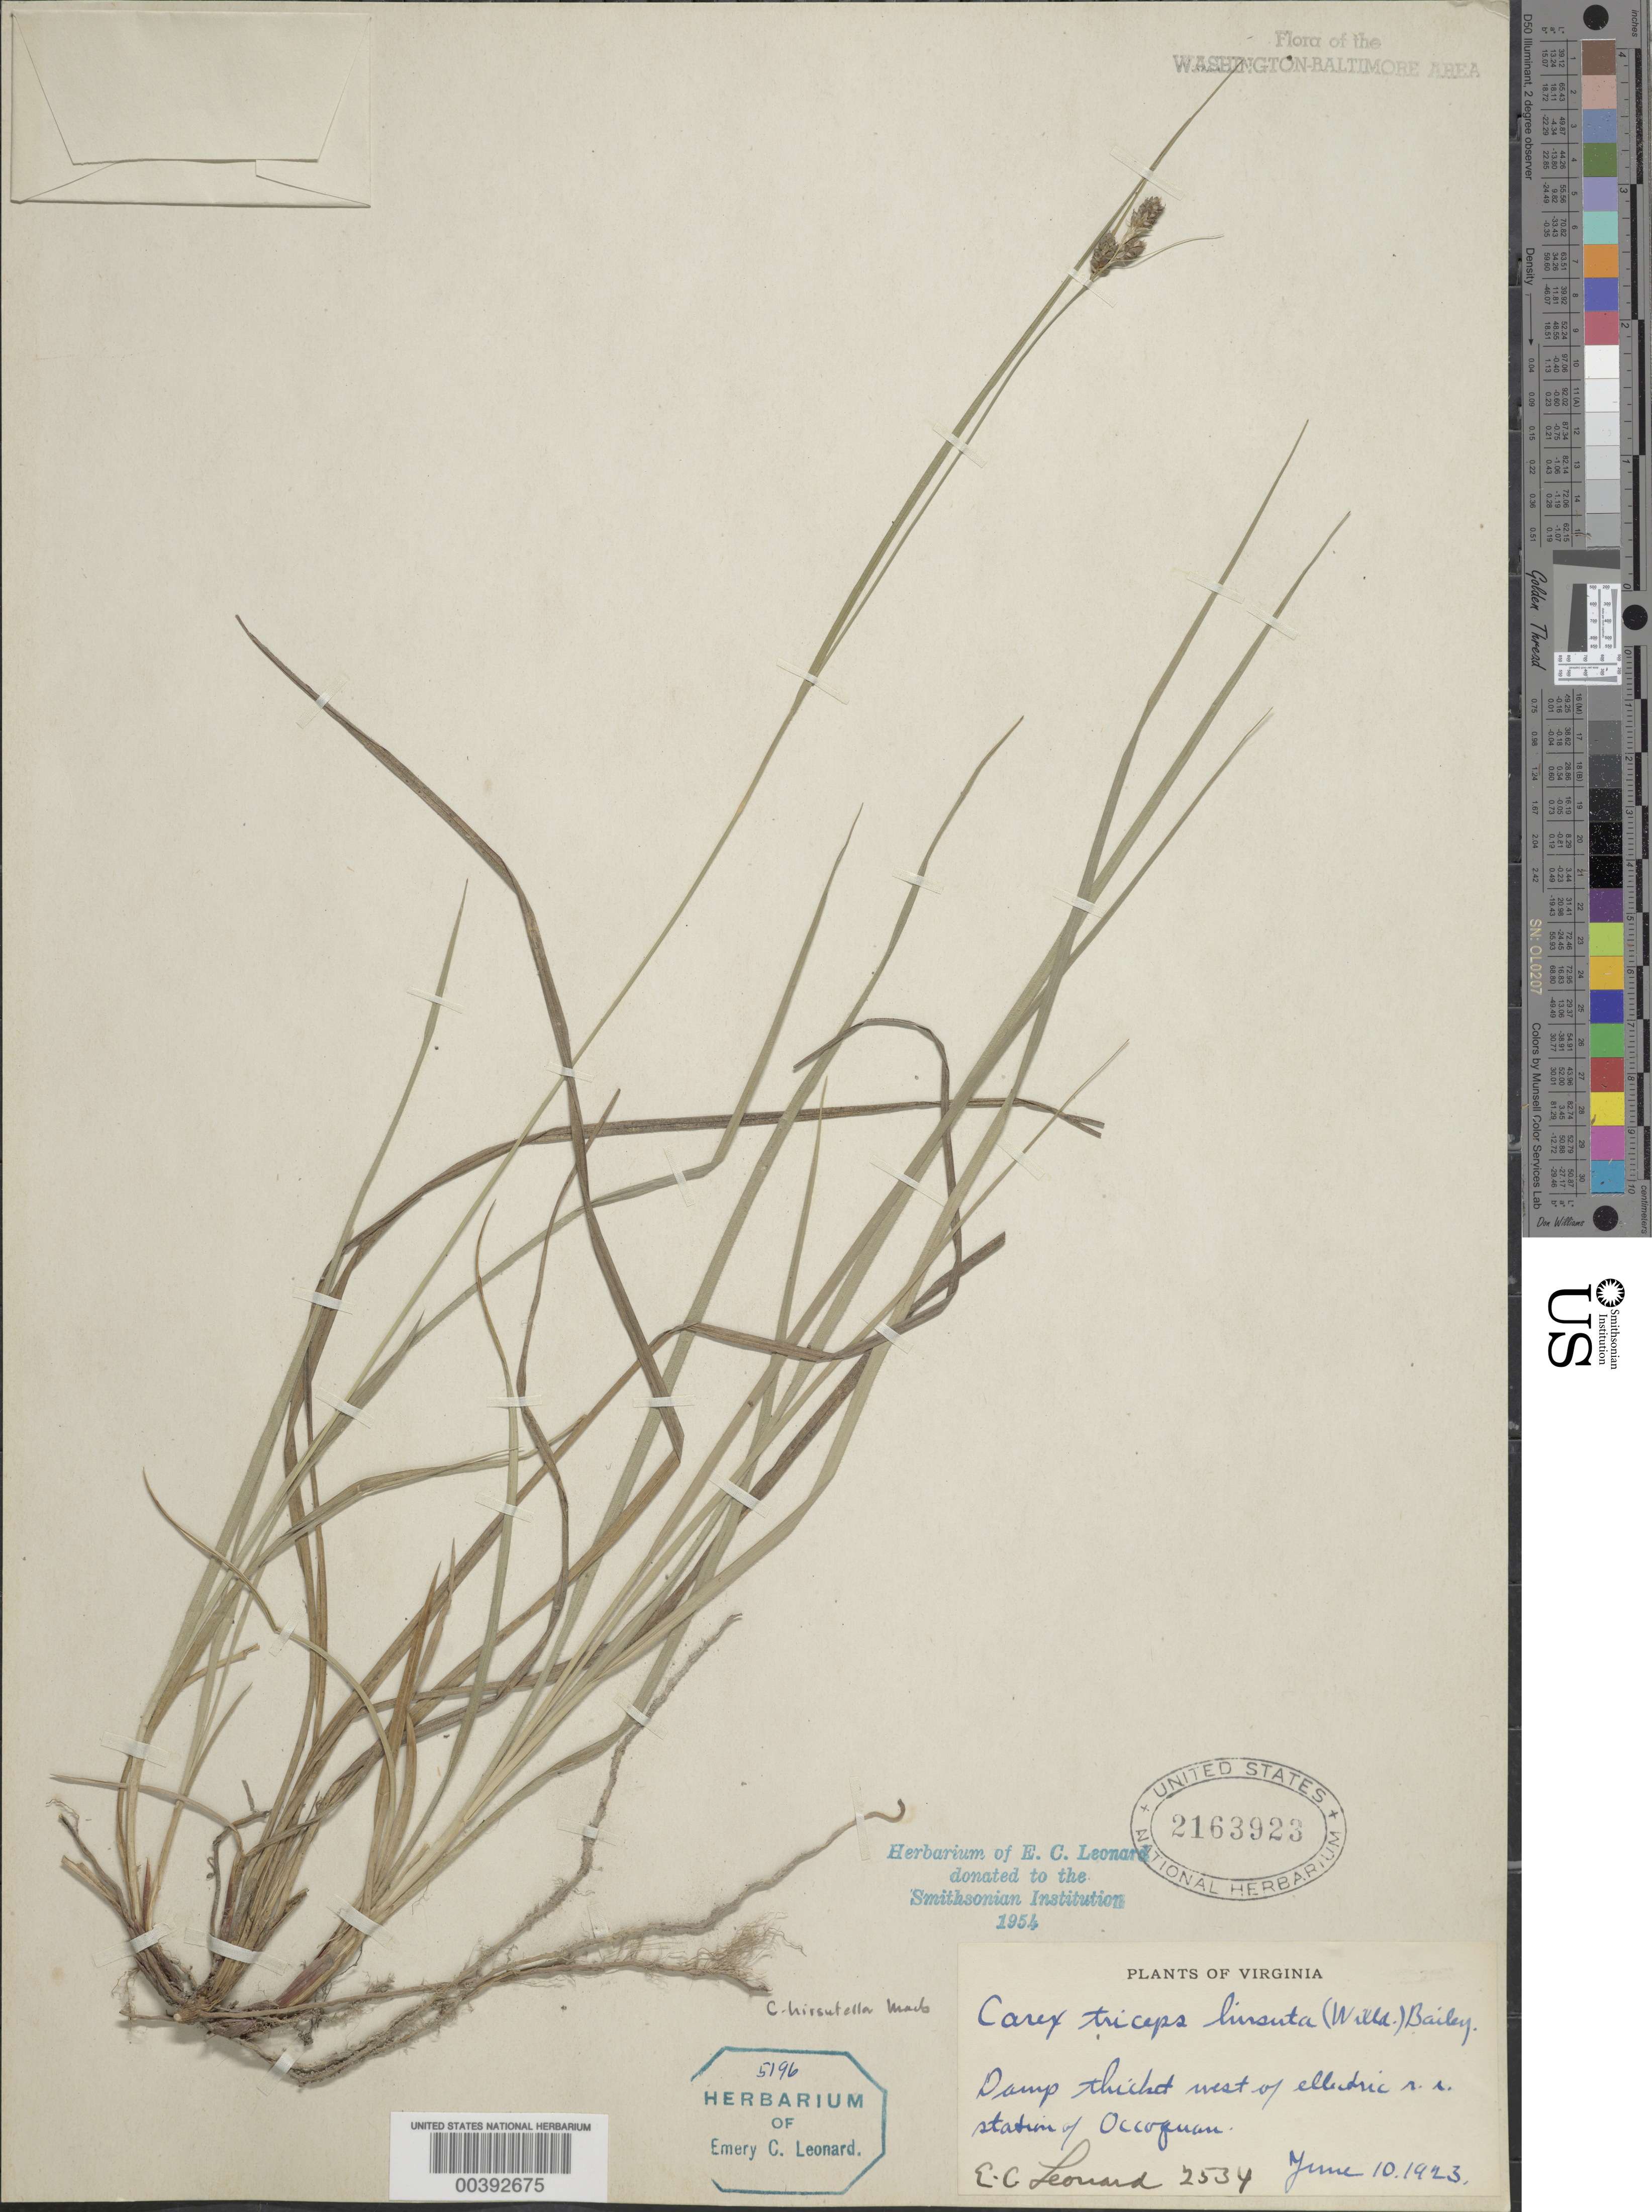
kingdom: Plantae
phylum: Tracheophyta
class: Liliopsida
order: Poales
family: Cyperaceae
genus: Carex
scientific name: Carex hirsutella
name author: Mack.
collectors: E. C. Leonard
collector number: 2534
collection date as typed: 10 Jun 1923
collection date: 1923-06-10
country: United States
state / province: Virginia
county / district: Prince William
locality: Occoquan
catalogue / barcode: US 2163923